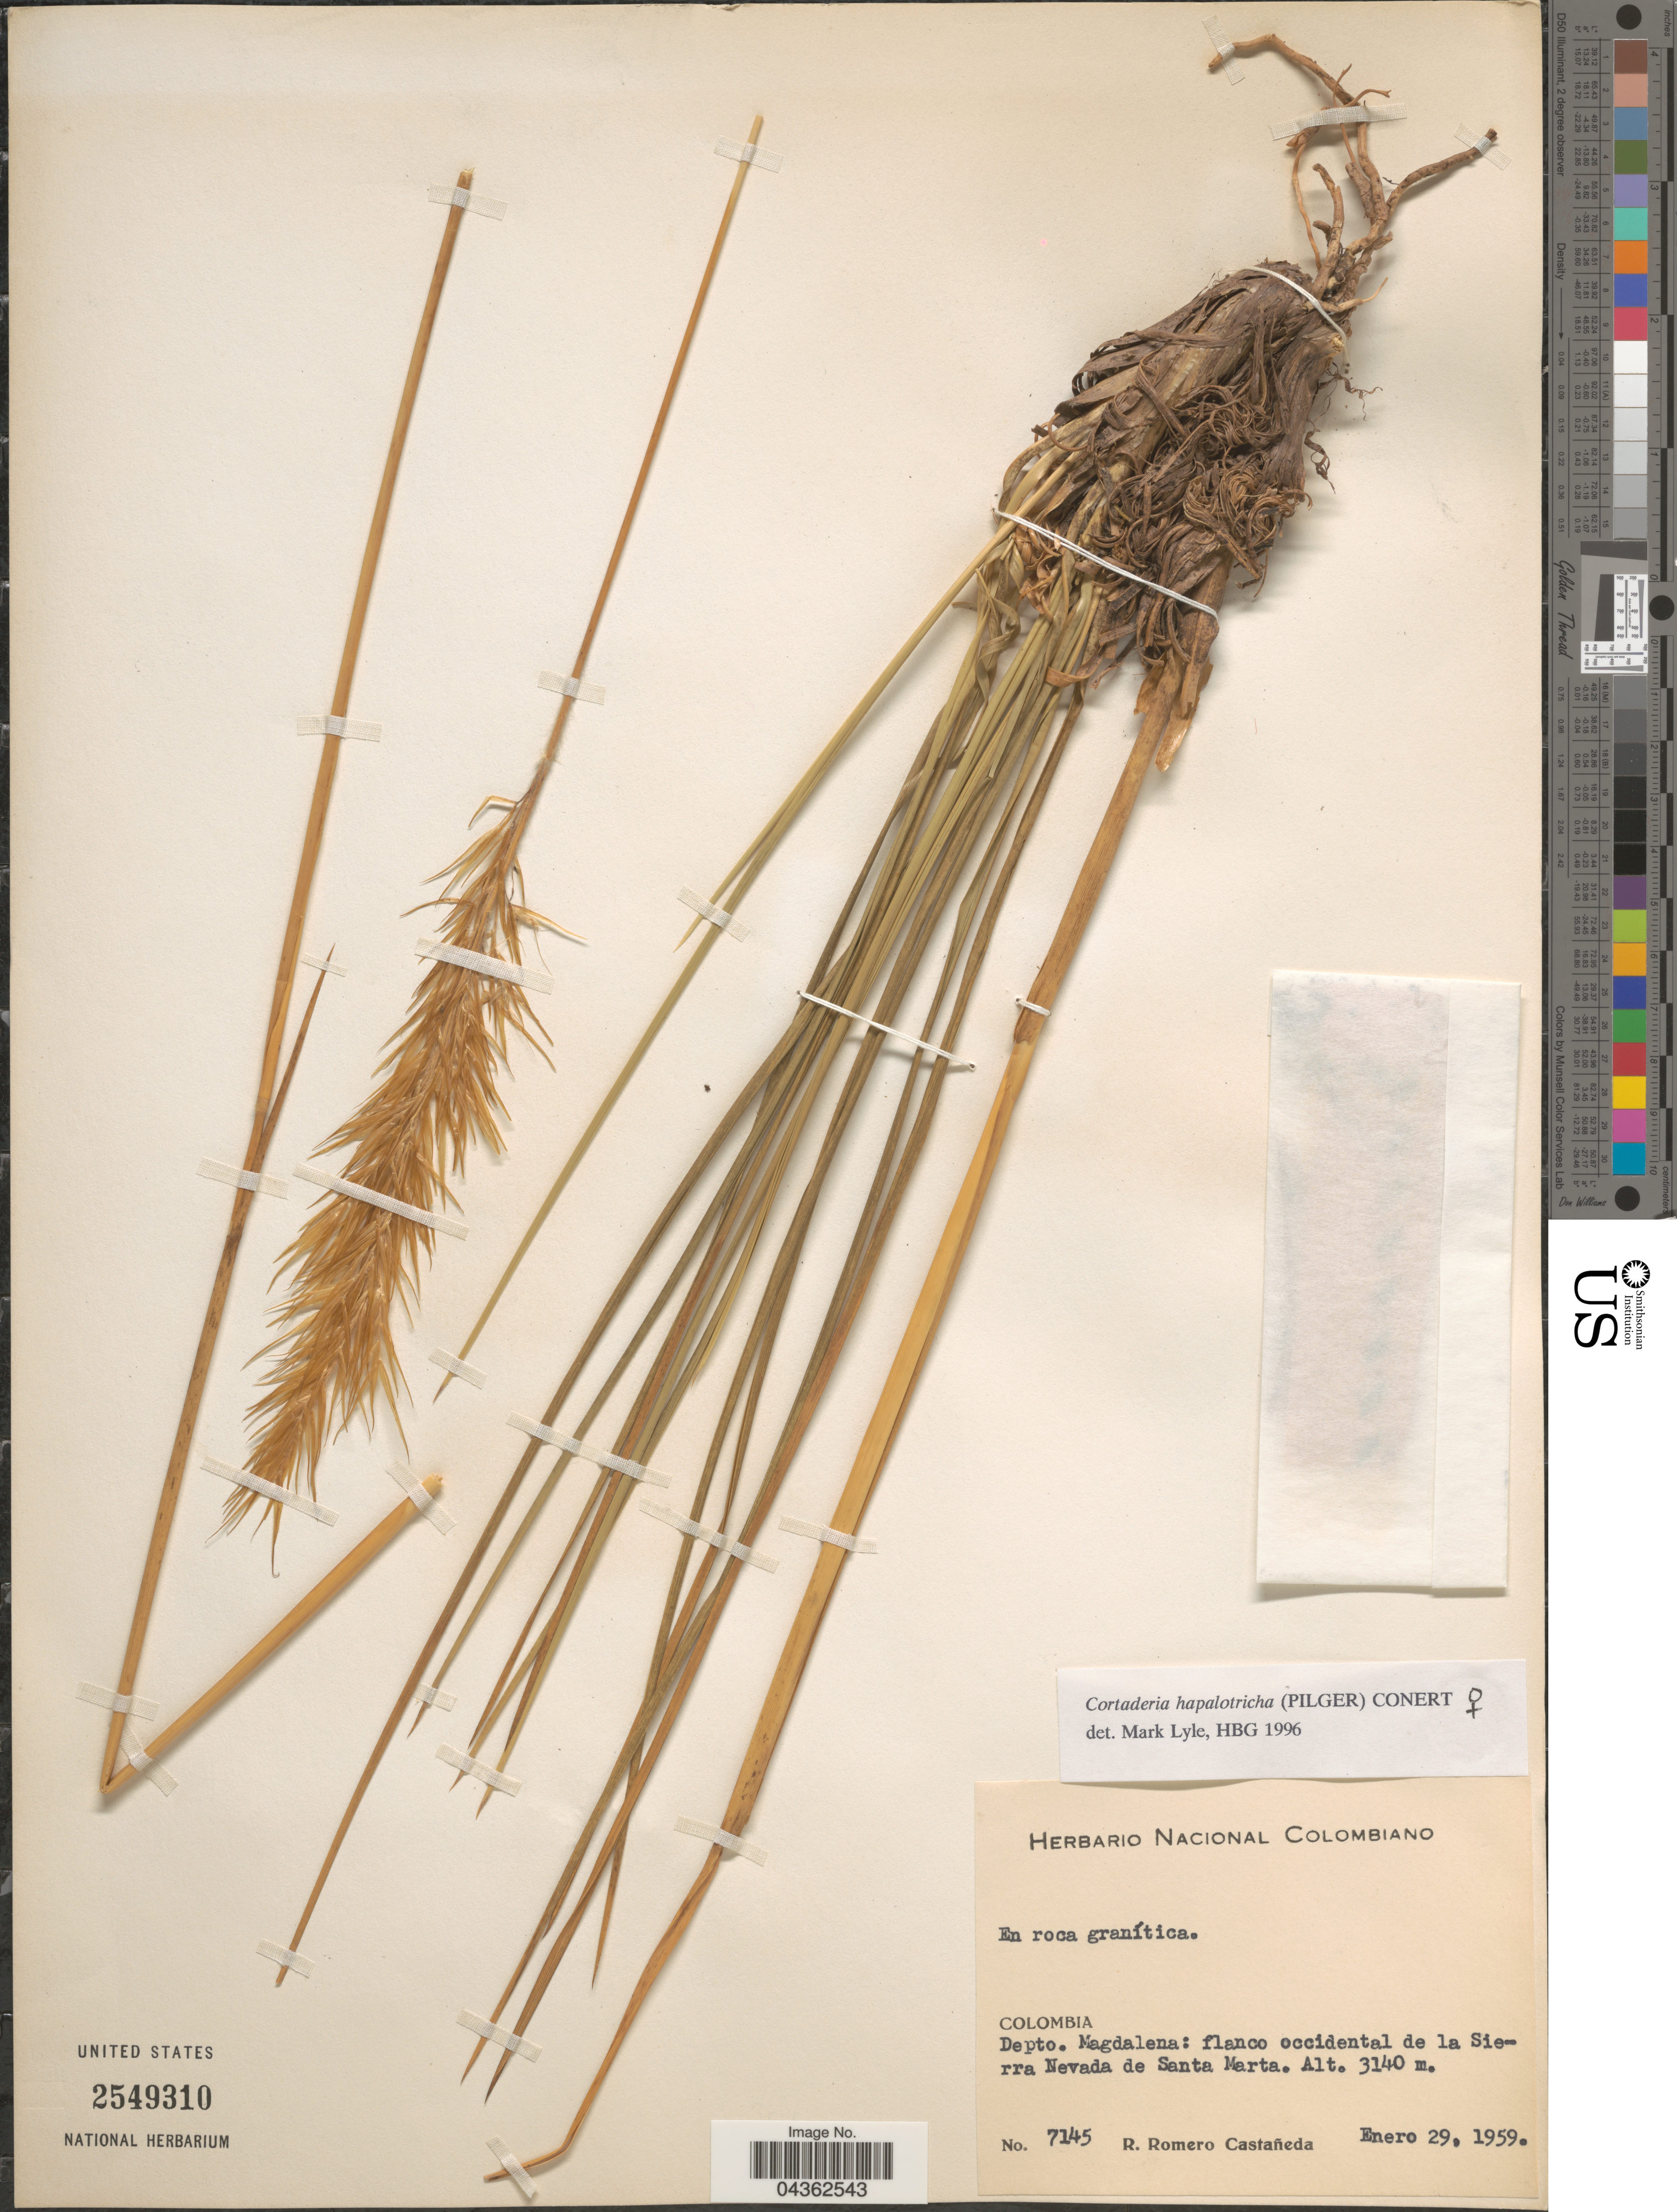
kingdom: Plantae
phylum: Tracheophyta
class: Liliopsida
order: Poales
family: Poaceae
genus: Cortaderia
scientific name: Cortaderia hapalotricha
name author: (Pilg.) Conert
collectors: R. Romero Castañeda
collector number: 7145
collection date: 1959-01-29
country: Colombia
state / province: Magdalena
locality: Depto. Magdalena: flanco occidental de la Sierra Nevada de Santa Marta.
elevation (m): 3140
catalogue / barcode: US 2549310